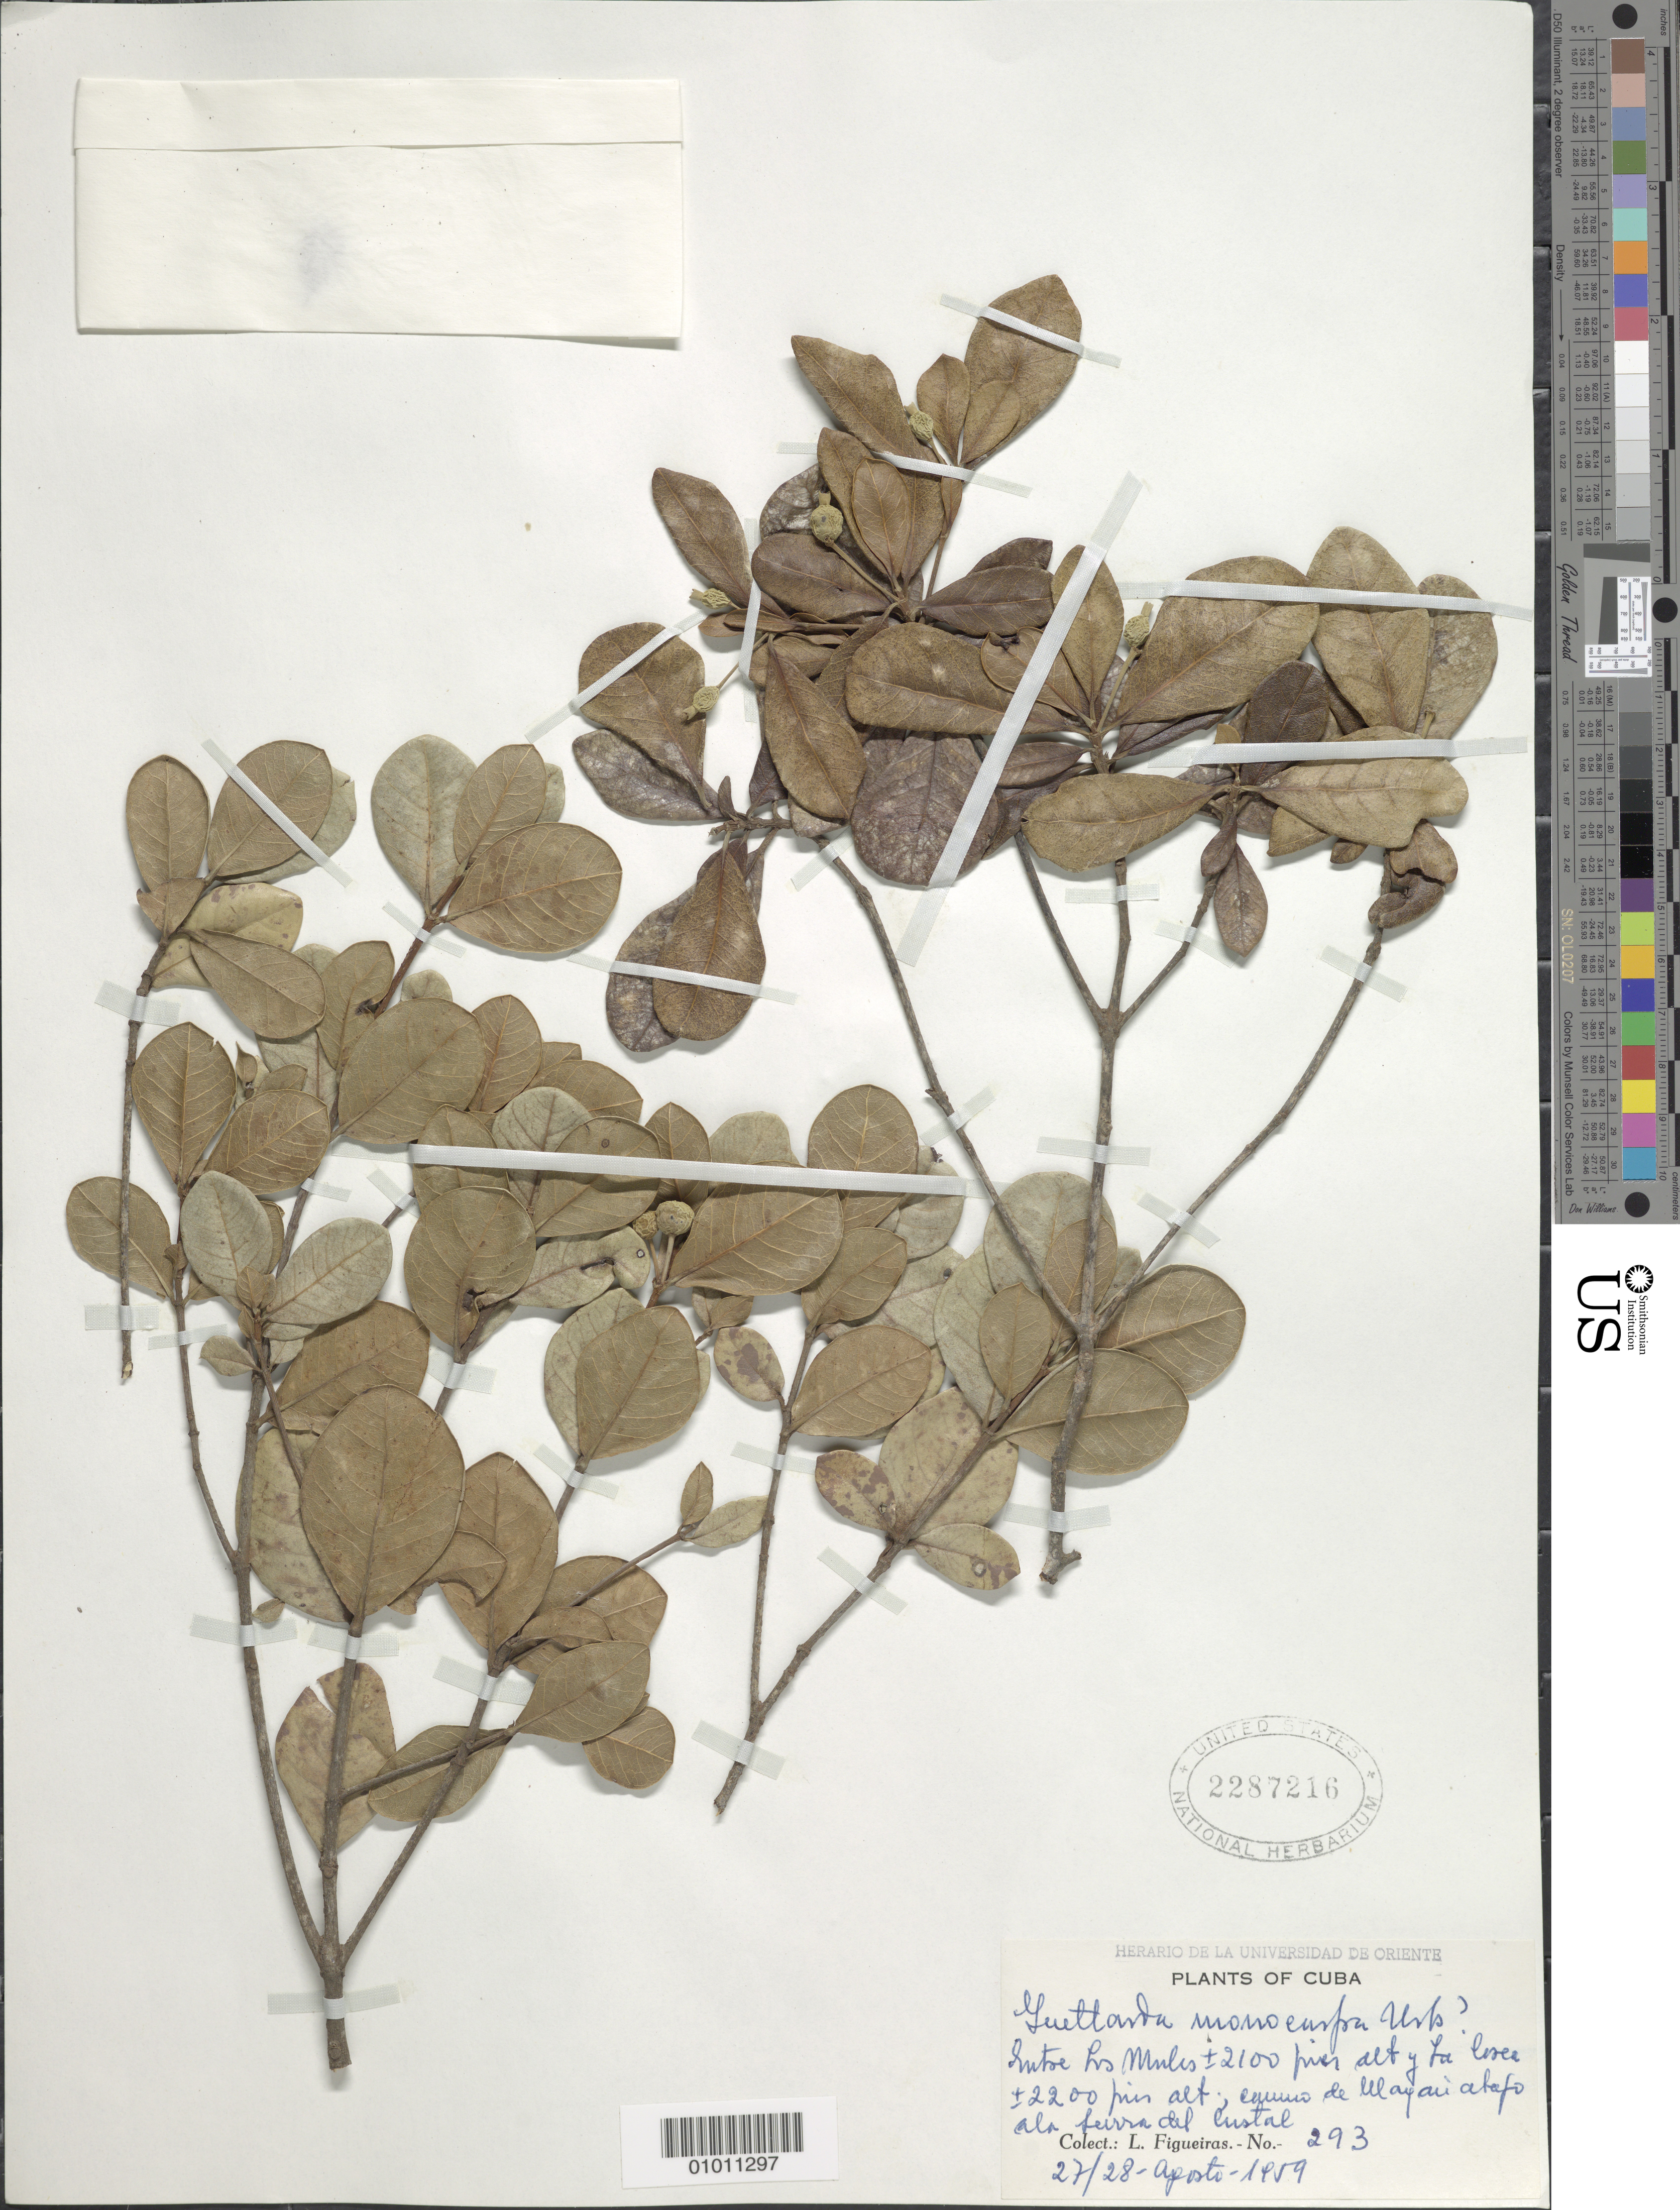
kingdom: Plantae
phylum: Tracheophyta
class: Magnoliopsida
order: Gentianales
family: Rubiaceae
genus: Guettarda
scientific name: Guettarda monocarpa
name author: Urb.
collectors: M. López Figueiras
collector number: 293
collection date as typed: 27 Aug 1959 to 28 Aug 1959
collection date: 1959-08-27/1959-08-28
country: Cuba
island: Cuba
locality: Entre Las Milos y La Corea, camino de Mayari abajo a la Sierra del Cristal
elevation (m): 2100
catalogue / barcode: US 2287216